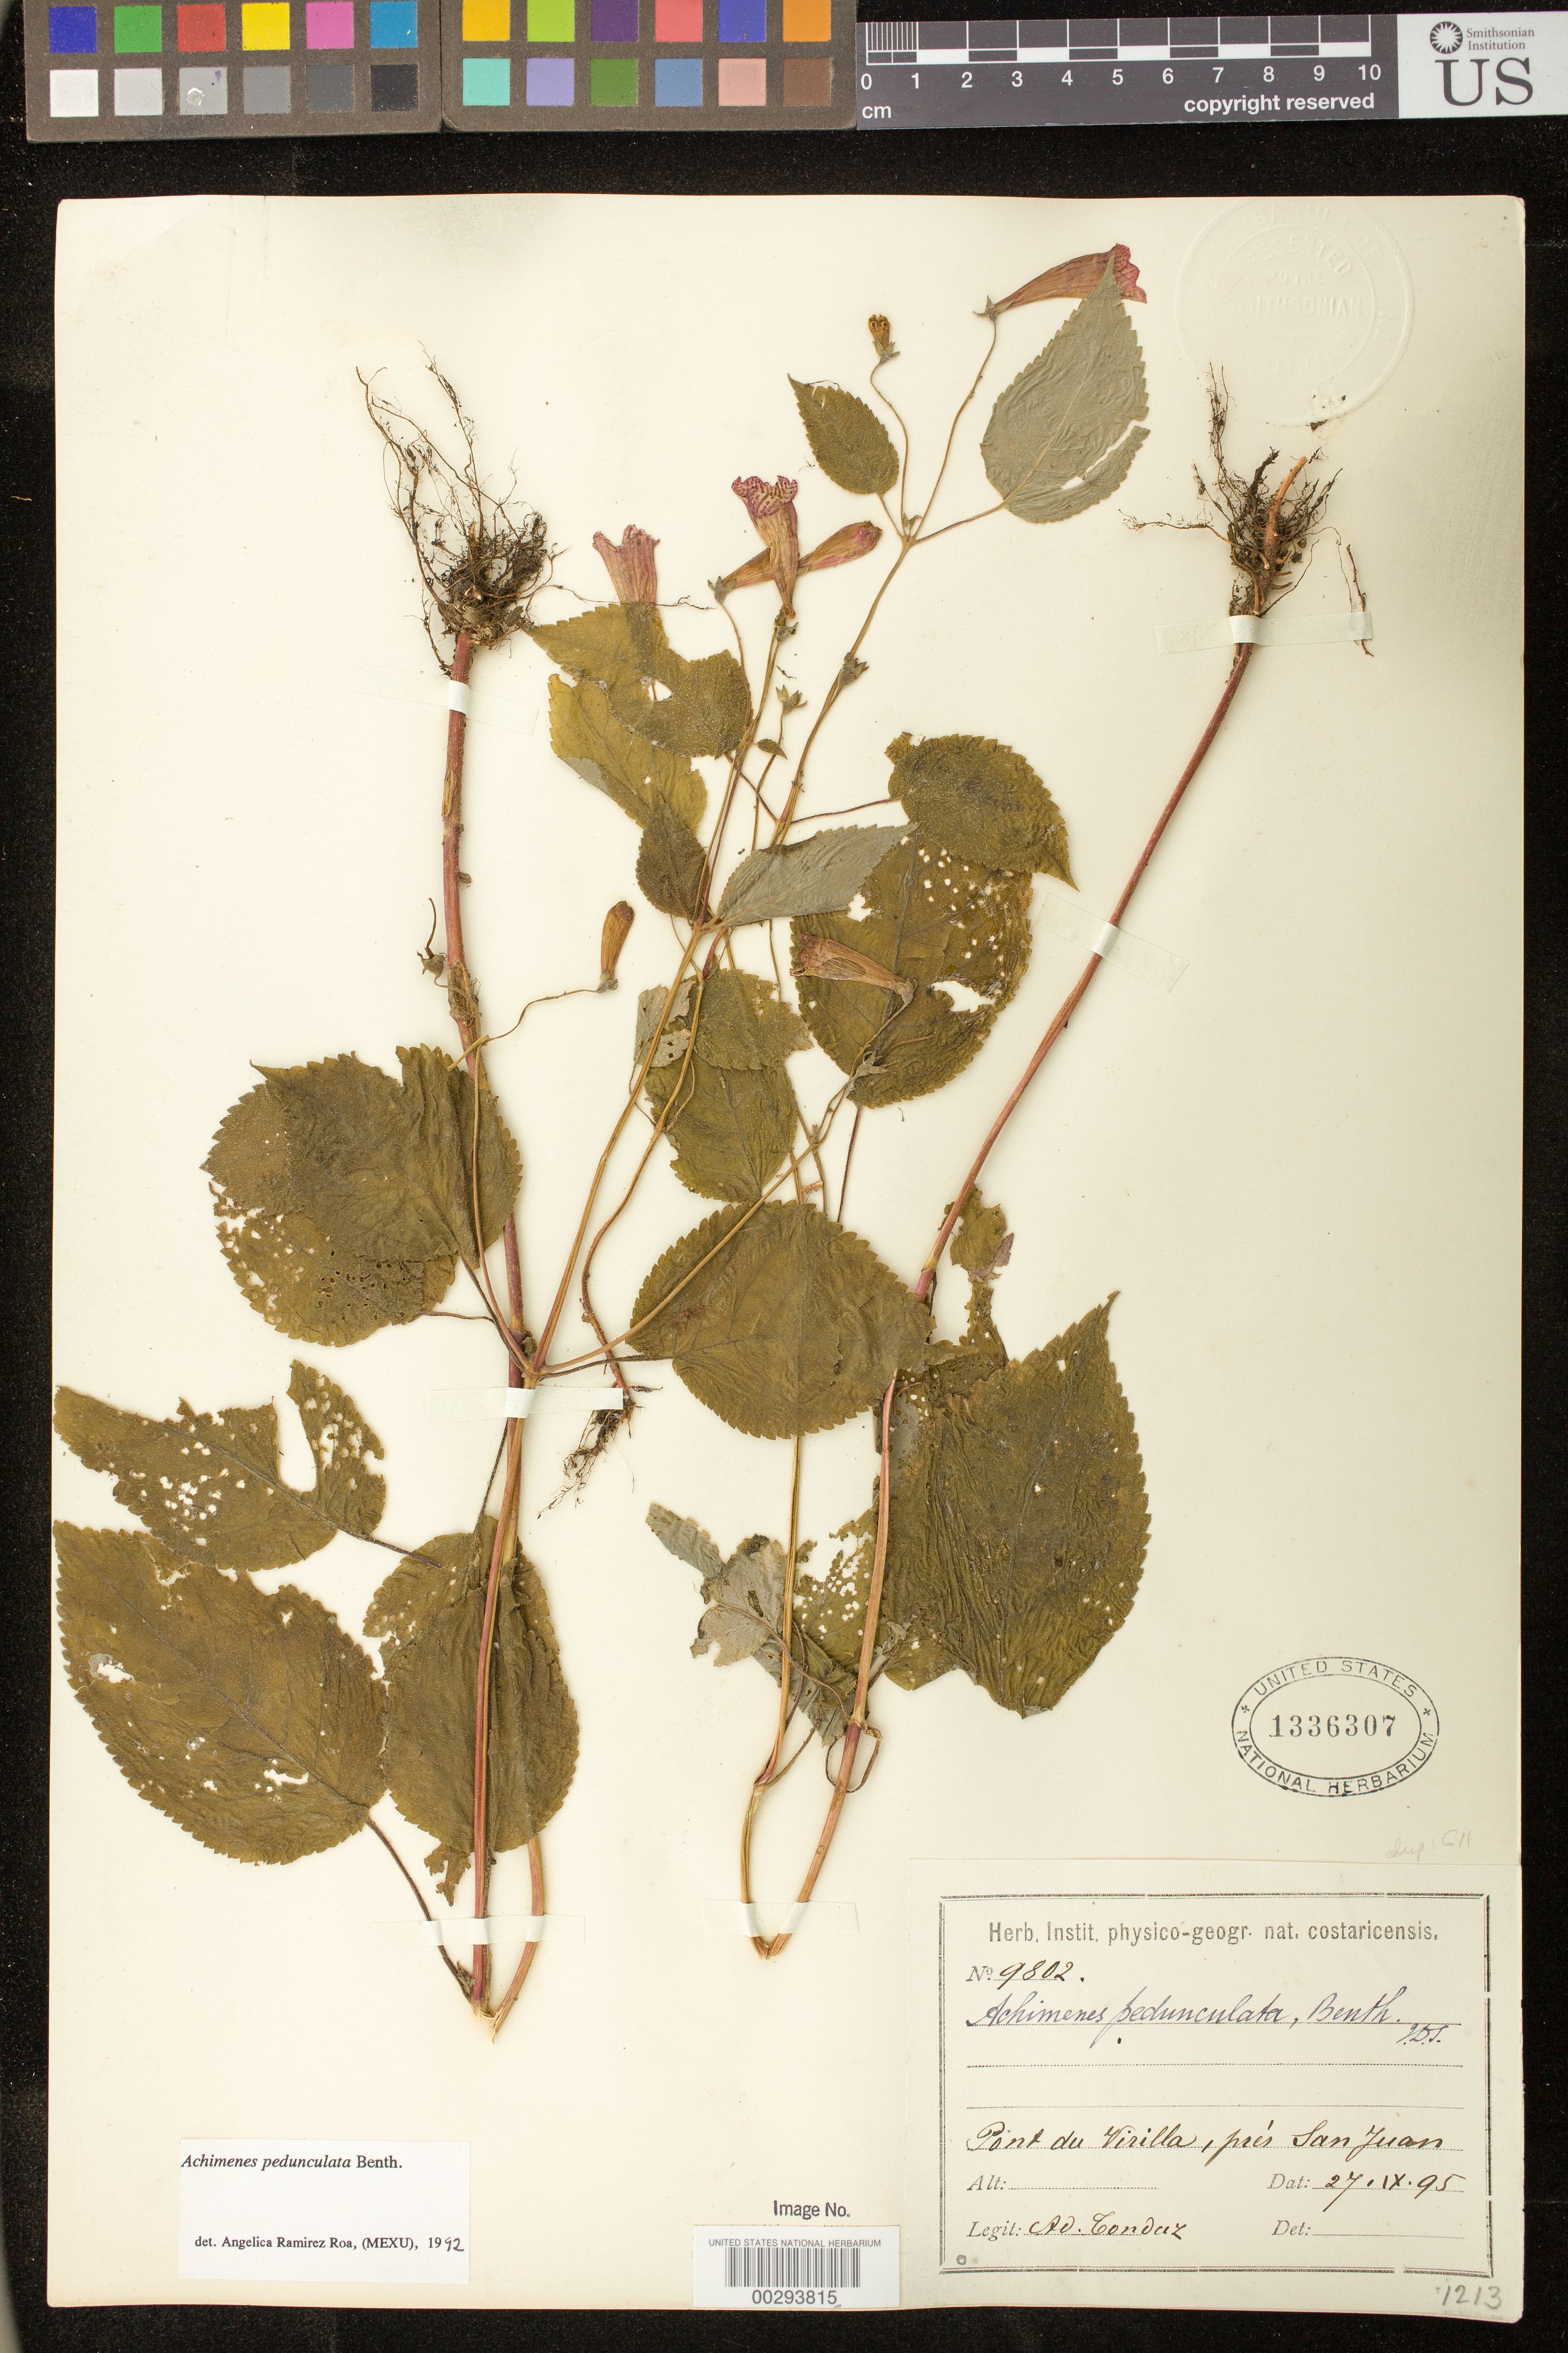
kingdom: Plantae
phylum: Tracheophyta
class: Magnoliopsida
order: Lamiales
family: Gesneriaceae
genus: Achimenes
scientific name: Achimenes pedunculata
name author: Benth.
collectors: A. Tonduz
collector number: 9802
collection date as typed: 27 Sep 1895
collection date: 1895-09-27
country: Costa Rica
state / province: San José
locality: Pont du Virilla, près S. Juan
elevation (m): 1100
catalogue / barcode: US 1336307